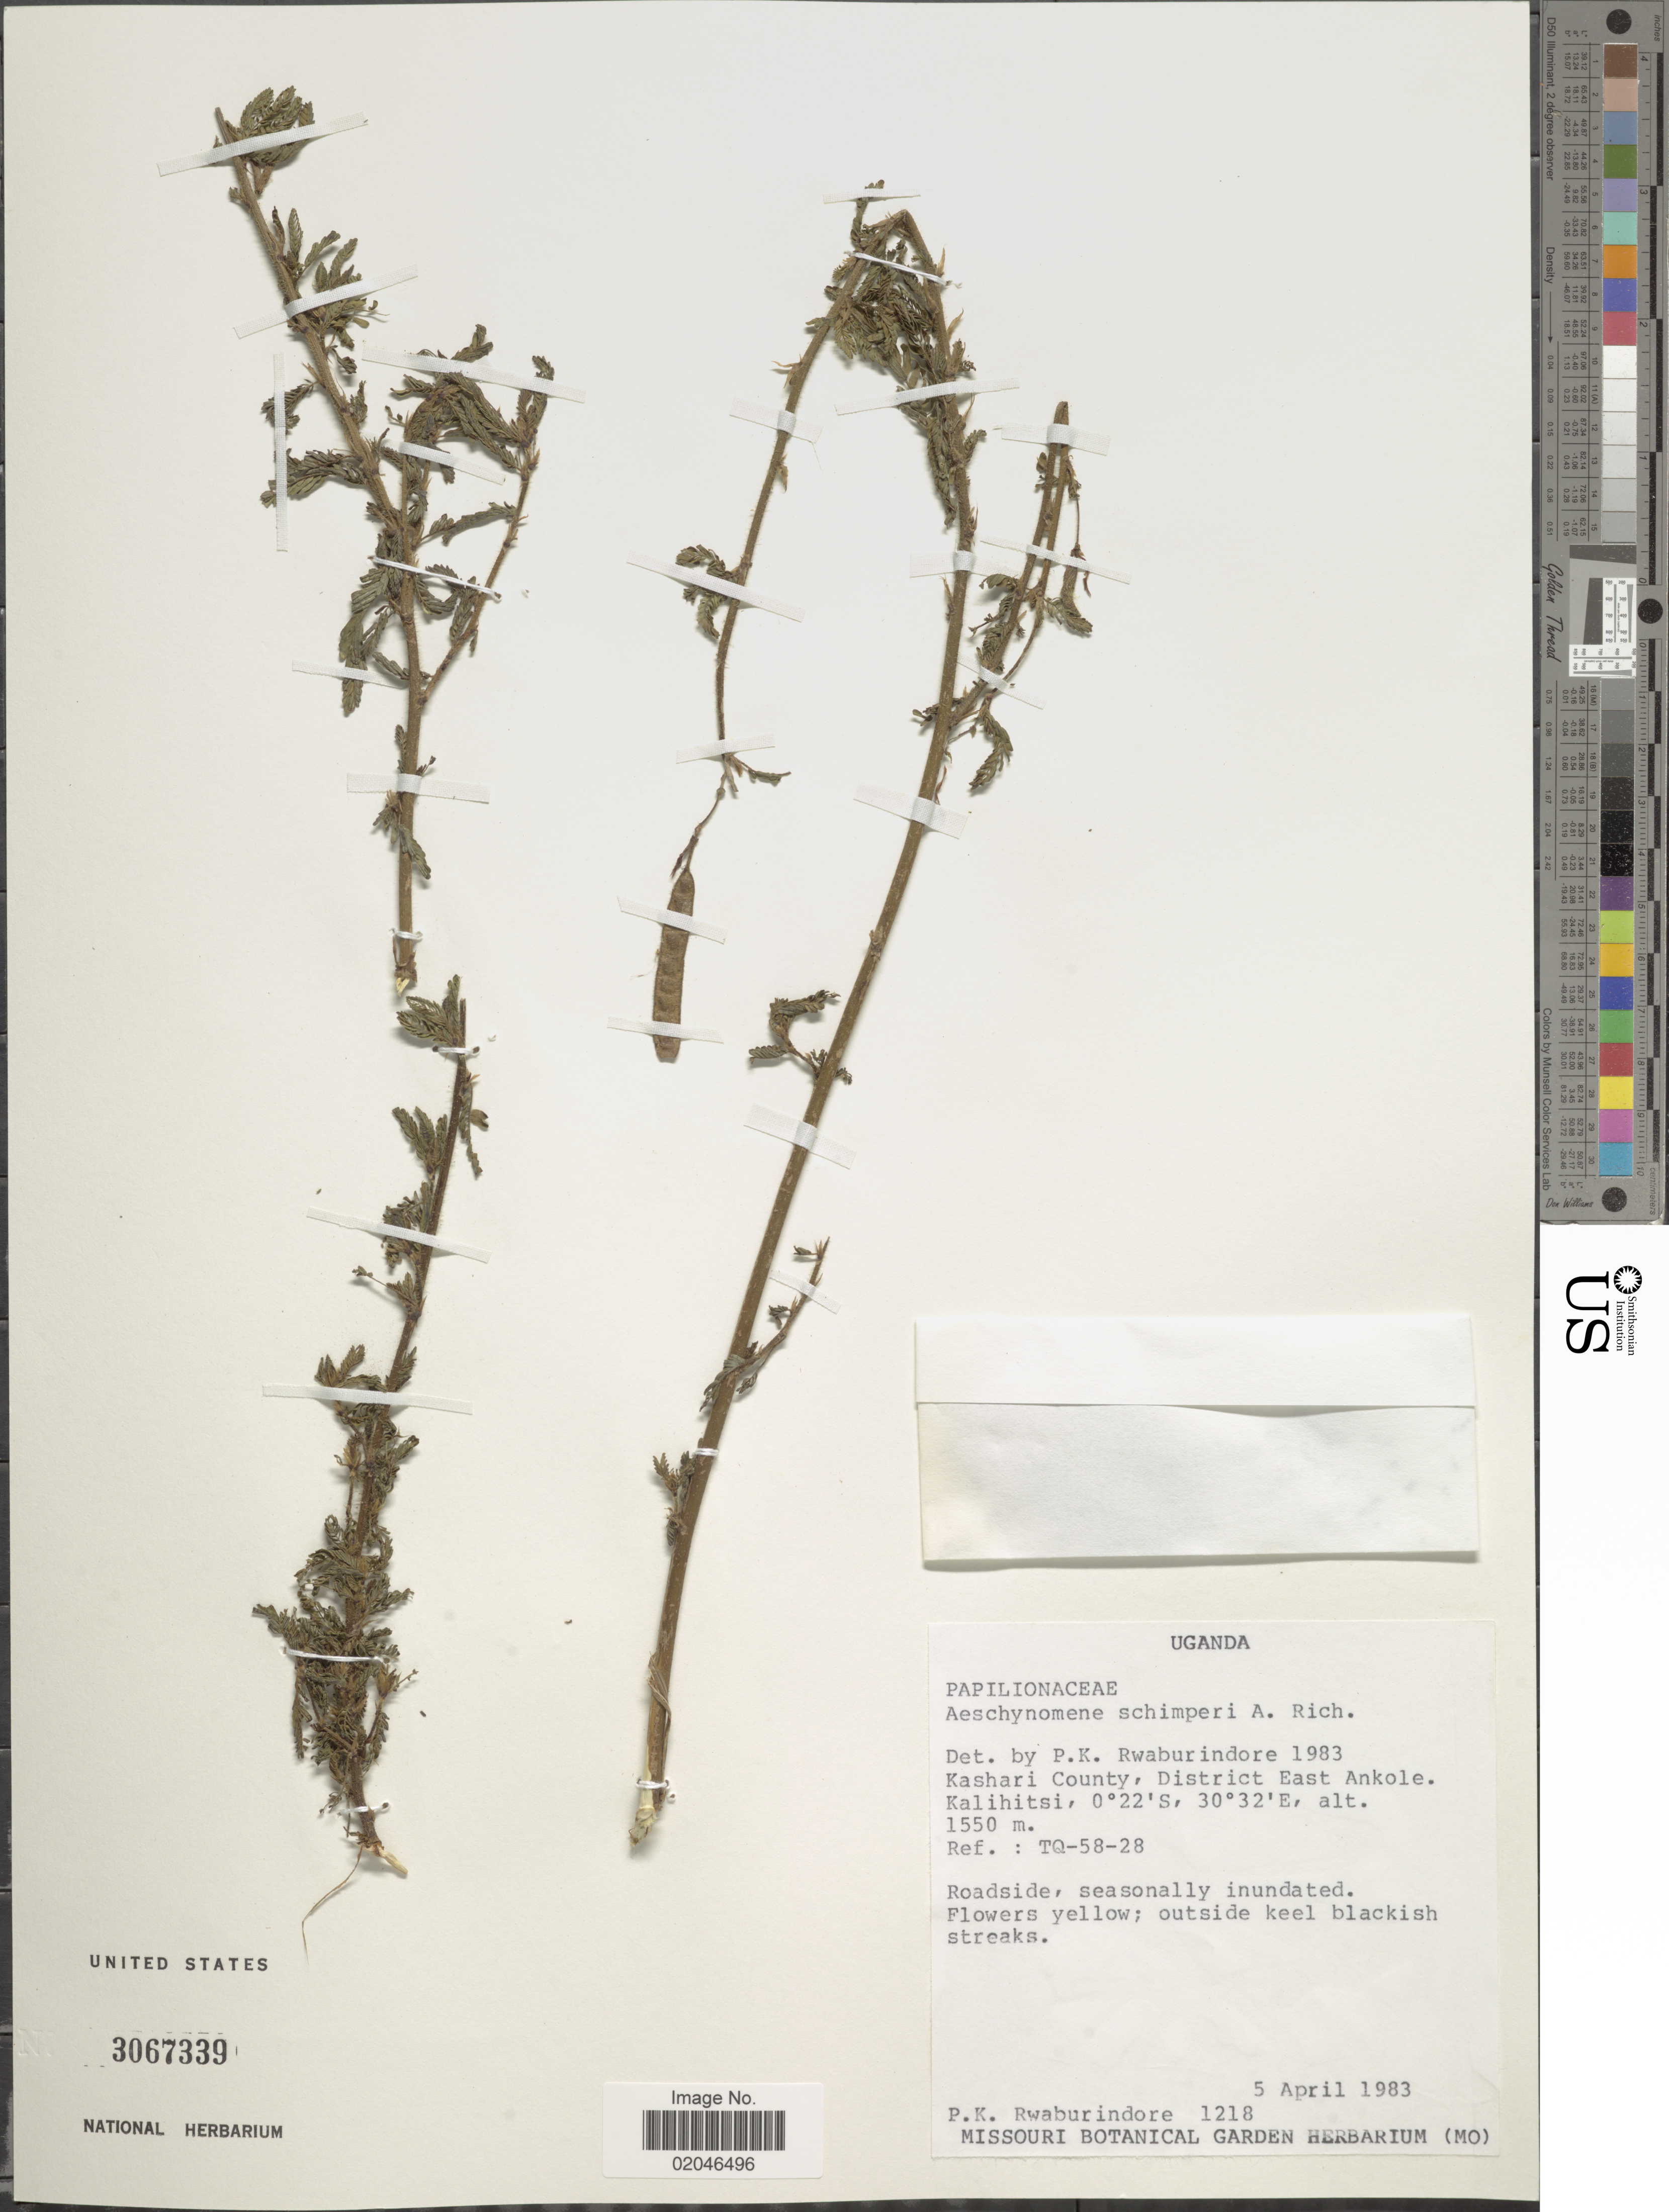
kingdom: Plantae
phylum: Tracheophyta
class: Magnoliopsida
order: Fabales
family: Fabaceae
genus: Aeschynomene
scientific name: Aeschynomene schimperi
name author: Hochst. ex A. Rich.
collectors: P. Rwaburindore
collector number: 1218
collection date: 1983-04-05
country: Uganda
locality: Kashari County, District East Ankole. Kalihitsi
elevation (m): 1550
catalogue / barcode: US 3067339